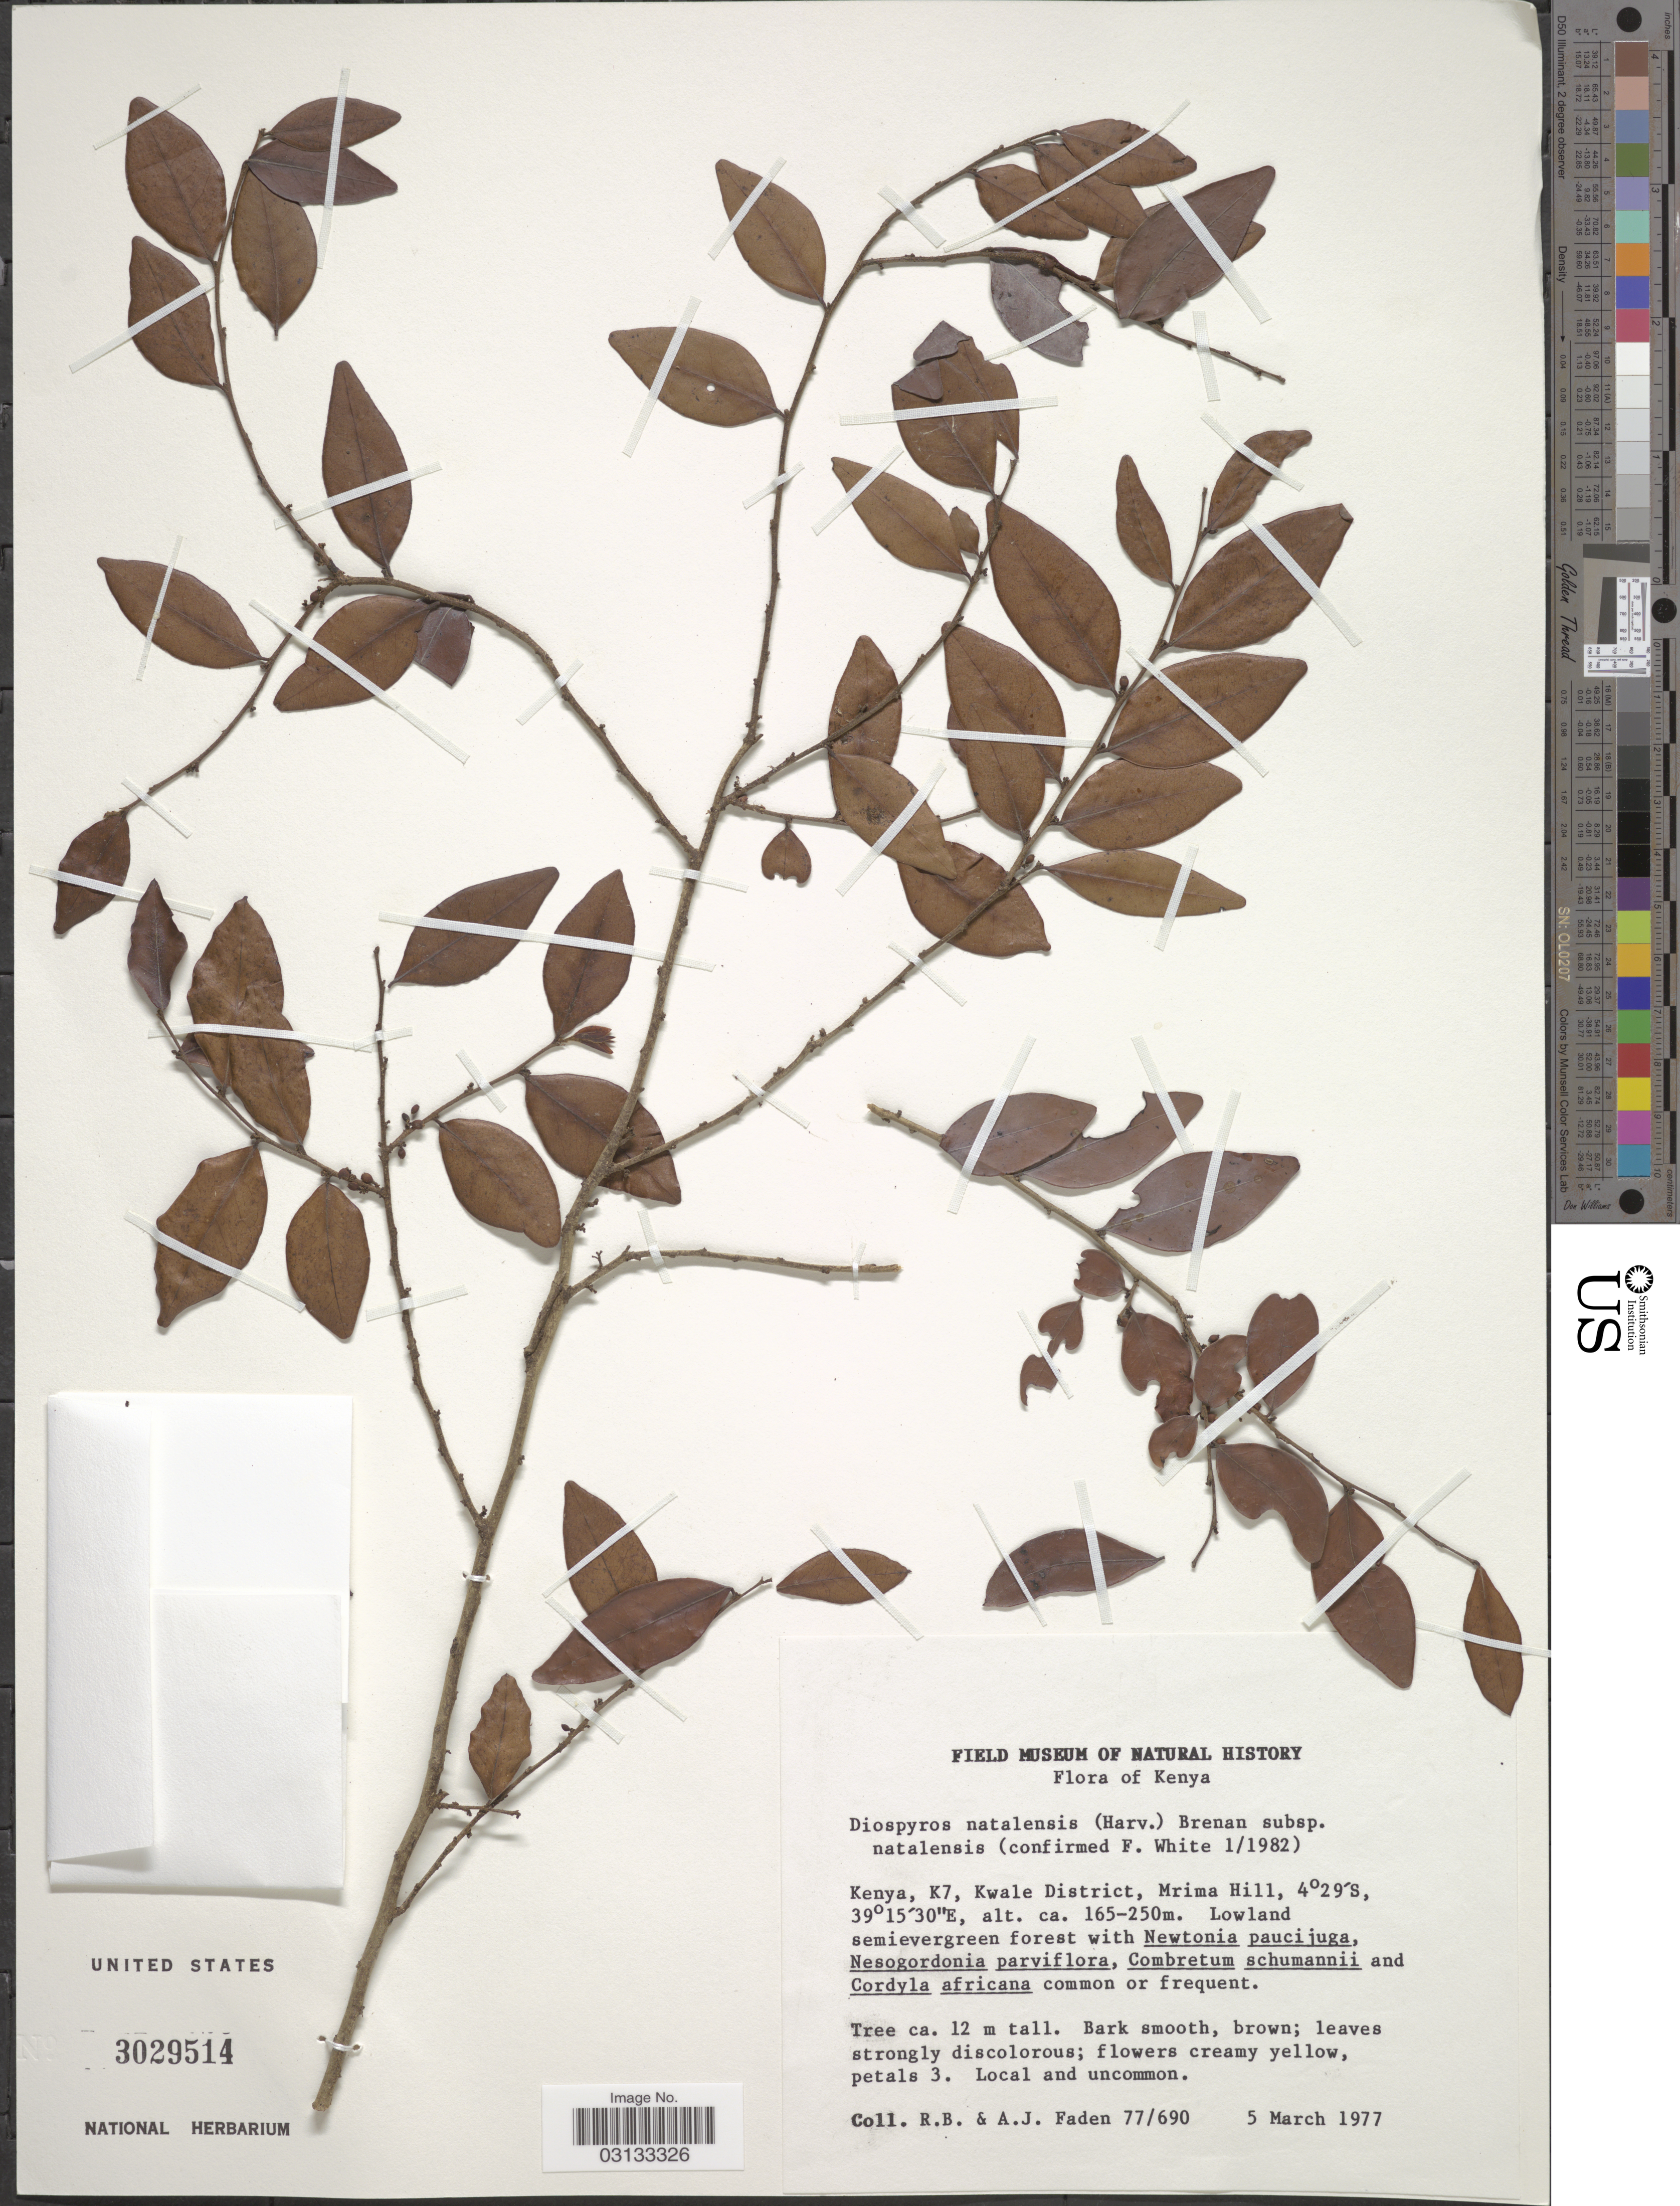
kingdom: Plantae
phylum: Tracheophyta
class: Magnoliopsida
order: Ericales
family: Ebenaceae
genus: Diospyros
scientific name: Diospyros natalensis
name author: (Harv.) Brenan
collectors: R. B. Faden & A. J. Faden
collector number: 77/690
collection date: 1977-03-05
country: Kenya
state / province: Kwale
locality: K7, Kwale District, Mrima Hill.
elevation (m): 165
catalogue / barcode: US 3029514